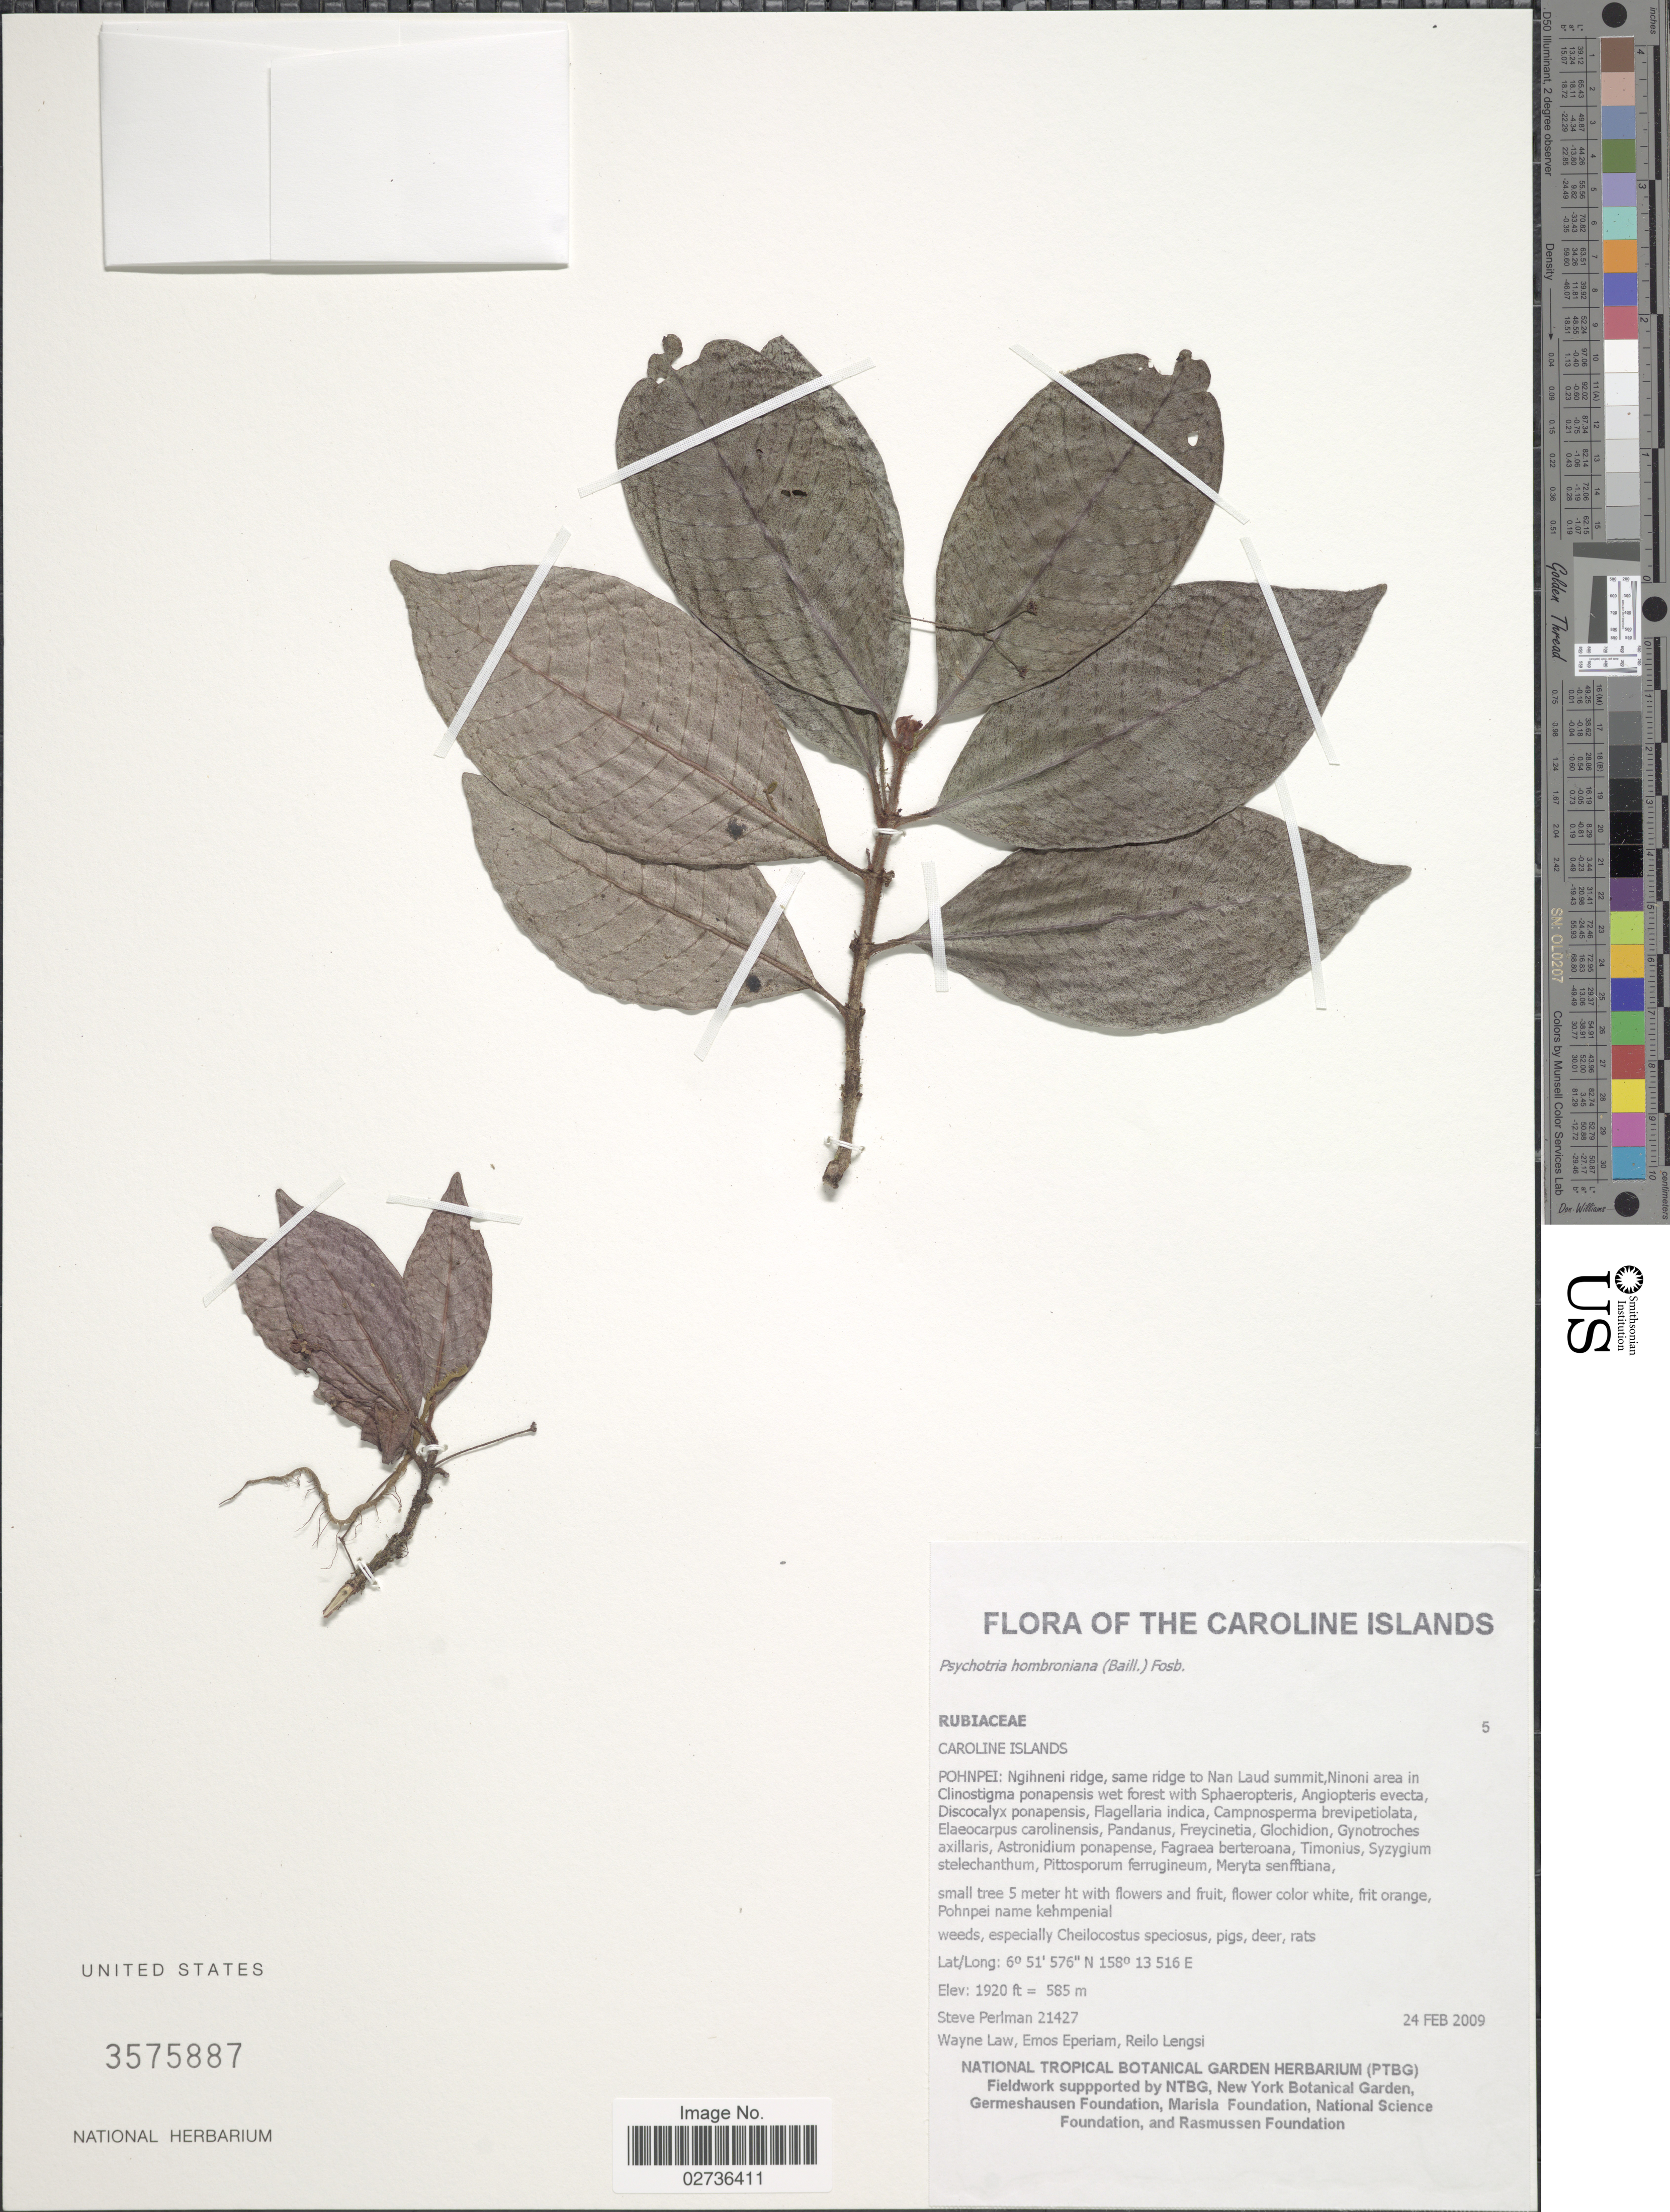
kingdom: Plantae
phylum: Tracheophyta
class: Magnoliopsida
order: Gentianales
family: Rubiaceae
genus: Psychotria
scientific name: Psychotria hombroniana var. squarrosa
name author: (Valeton) Fosberg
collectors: S. Perlman, W. Law, E. Eperiam & L. Reilo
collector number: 21427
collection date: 2009-02-24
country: Micronesia, Federated States of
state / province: Pohnpei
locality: The Caroline Islands, Pohnpei: Ngihneni ridge, same ridge to Nan Laud summit, Ninoni area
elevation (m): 585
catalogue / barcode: US 3575887